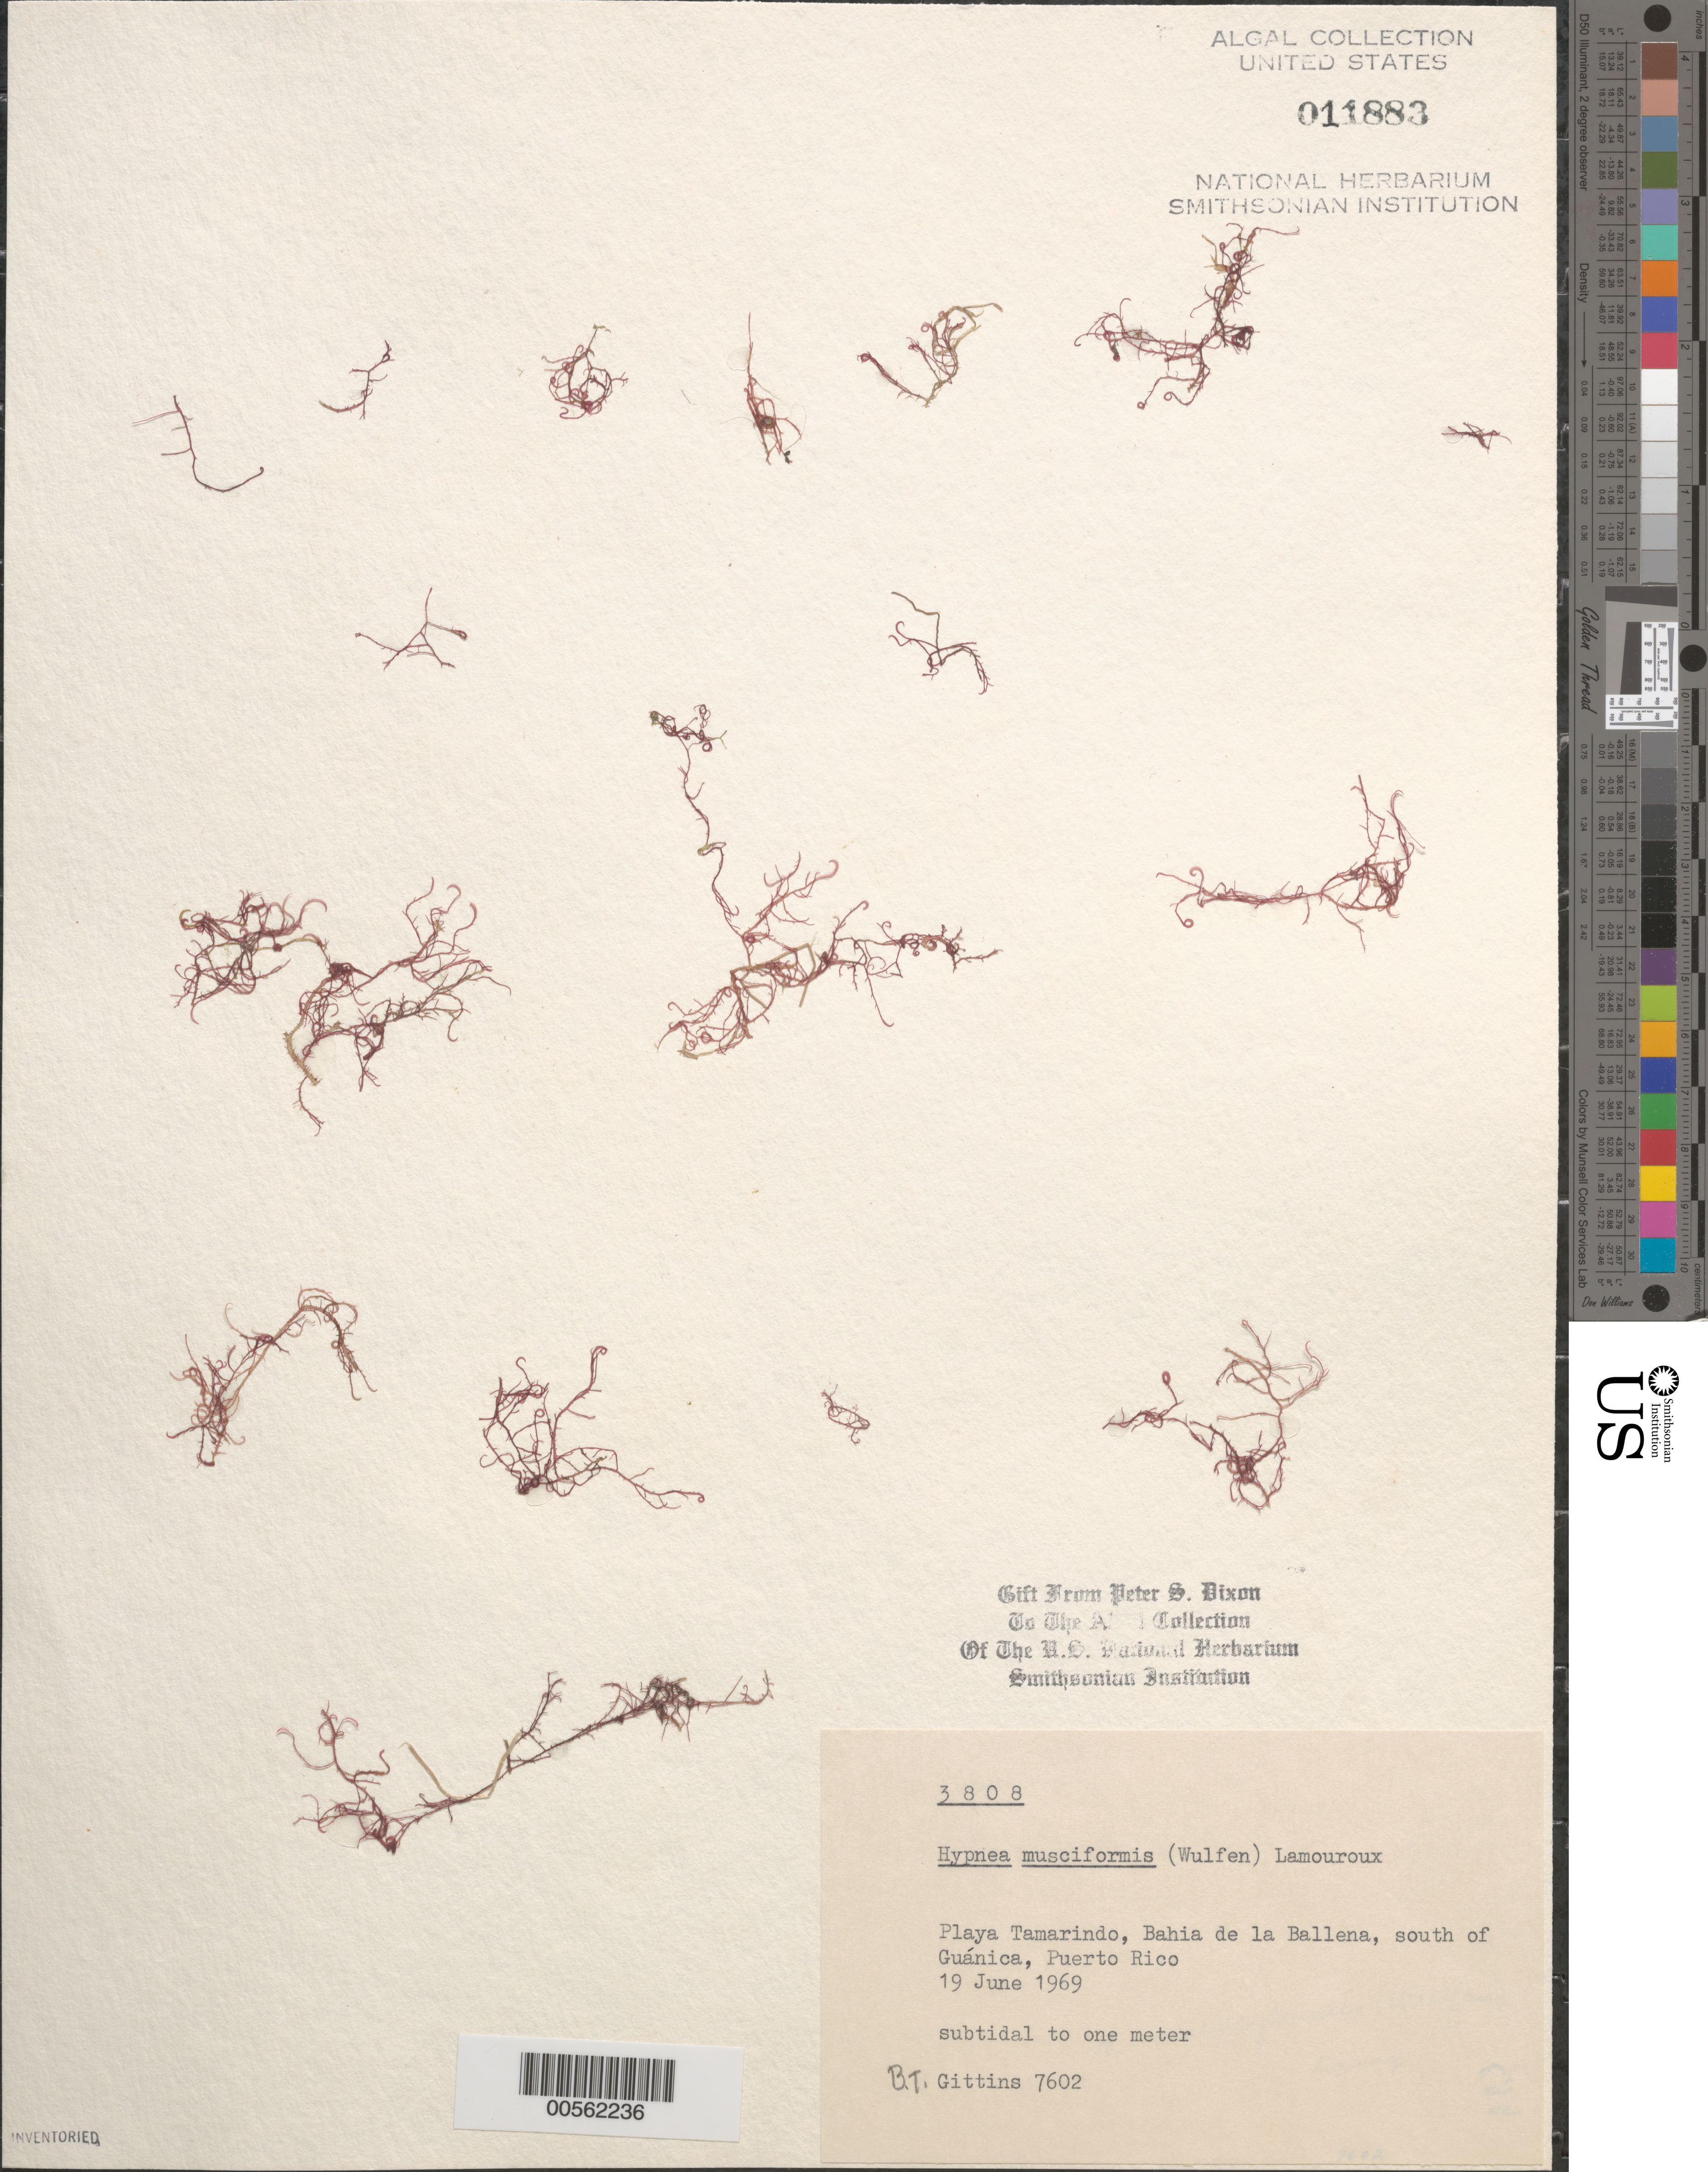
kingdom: Plantae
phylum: Rhodophyta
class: Florideophyceae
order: Gigartinales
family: Cystocloniaceae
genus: Hypnea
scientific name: Hypnea musciformis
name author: (Wulfen) J.V.Lamouroux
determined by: Dixon, P. S.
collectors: B. Gittins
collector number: BTG 7602 & PSD 3808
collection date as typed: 19 Jun 1969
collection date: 1969-06-19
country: Puerto Rico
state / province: Guanica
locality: Playa Tamarindo, Bahia de la Ballena, south of Guanica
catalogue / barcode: US 11883